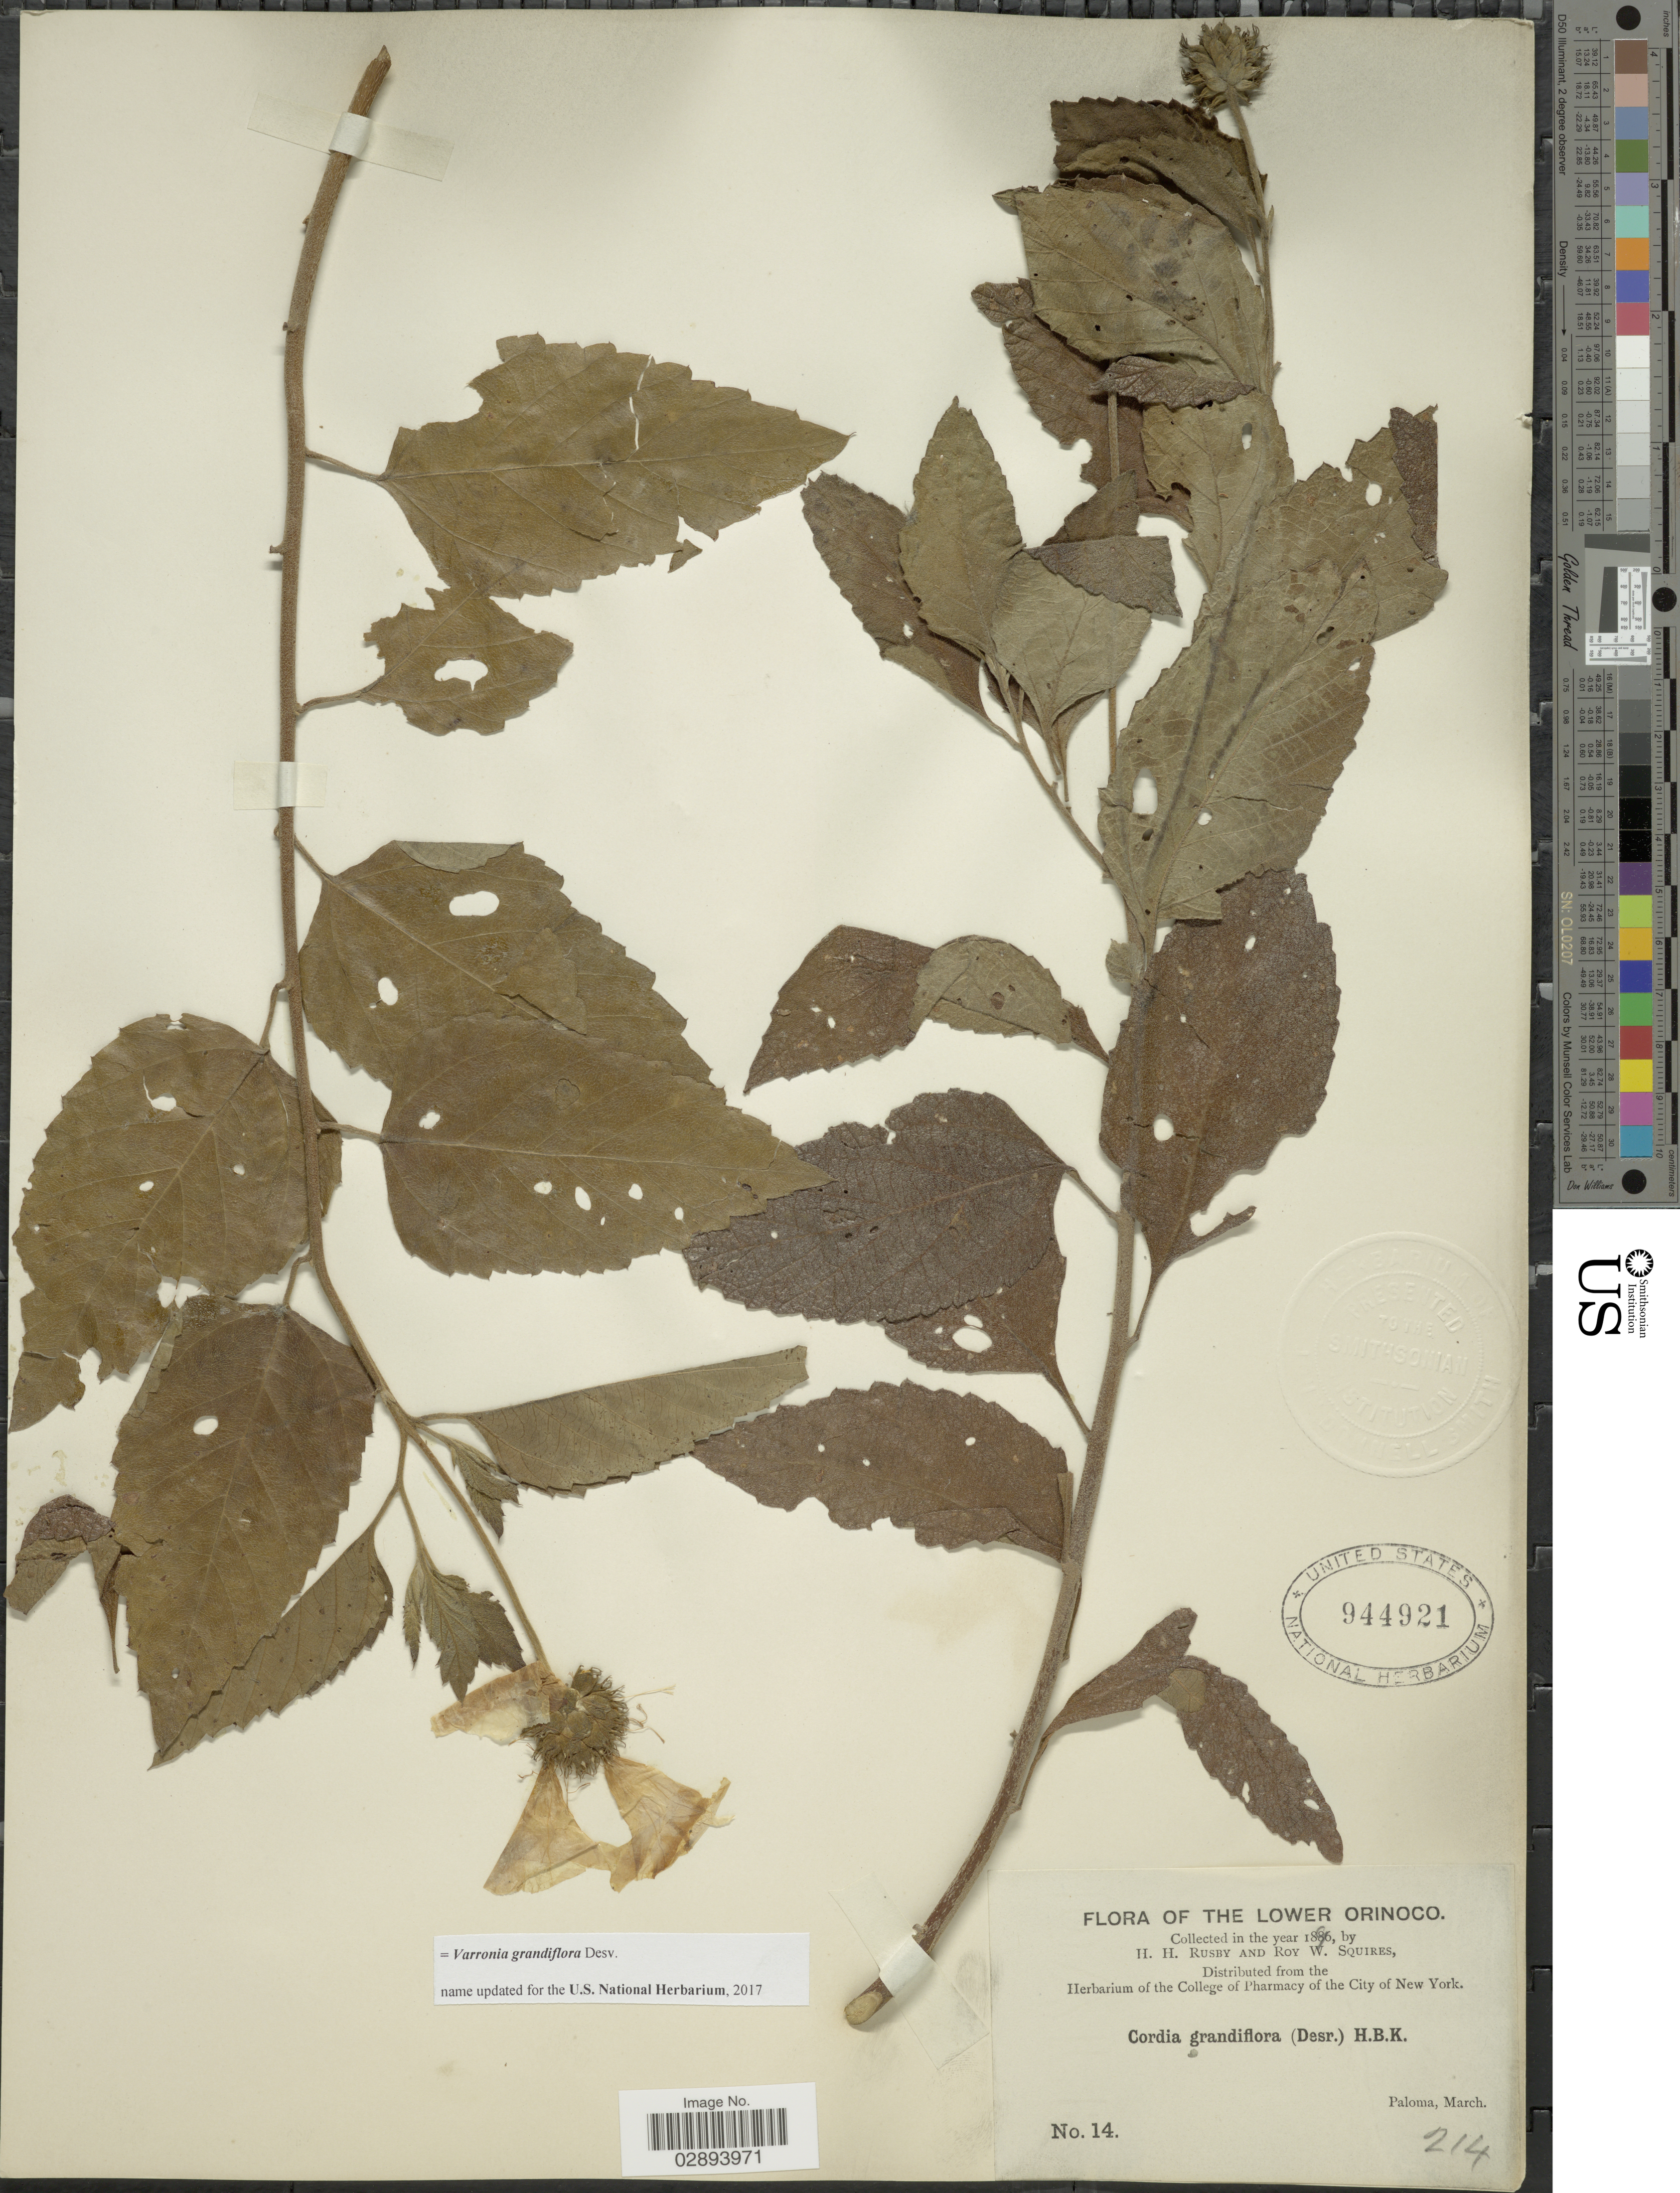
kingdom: Plantae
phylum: Tracheophyta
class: Magnoliopsida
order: Boraginales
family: Cordiaceae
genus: Varronia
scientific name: Varronia grandiflora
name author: Desv.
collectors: H. H. Rusby & R. Squires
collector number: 14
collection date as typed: March 1896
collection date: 1896-03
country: Venezuela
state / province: Delta Amacuro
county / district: Antonio Díaz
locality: Lower Orinoco, Isla La Paloma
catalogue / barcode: US 944921